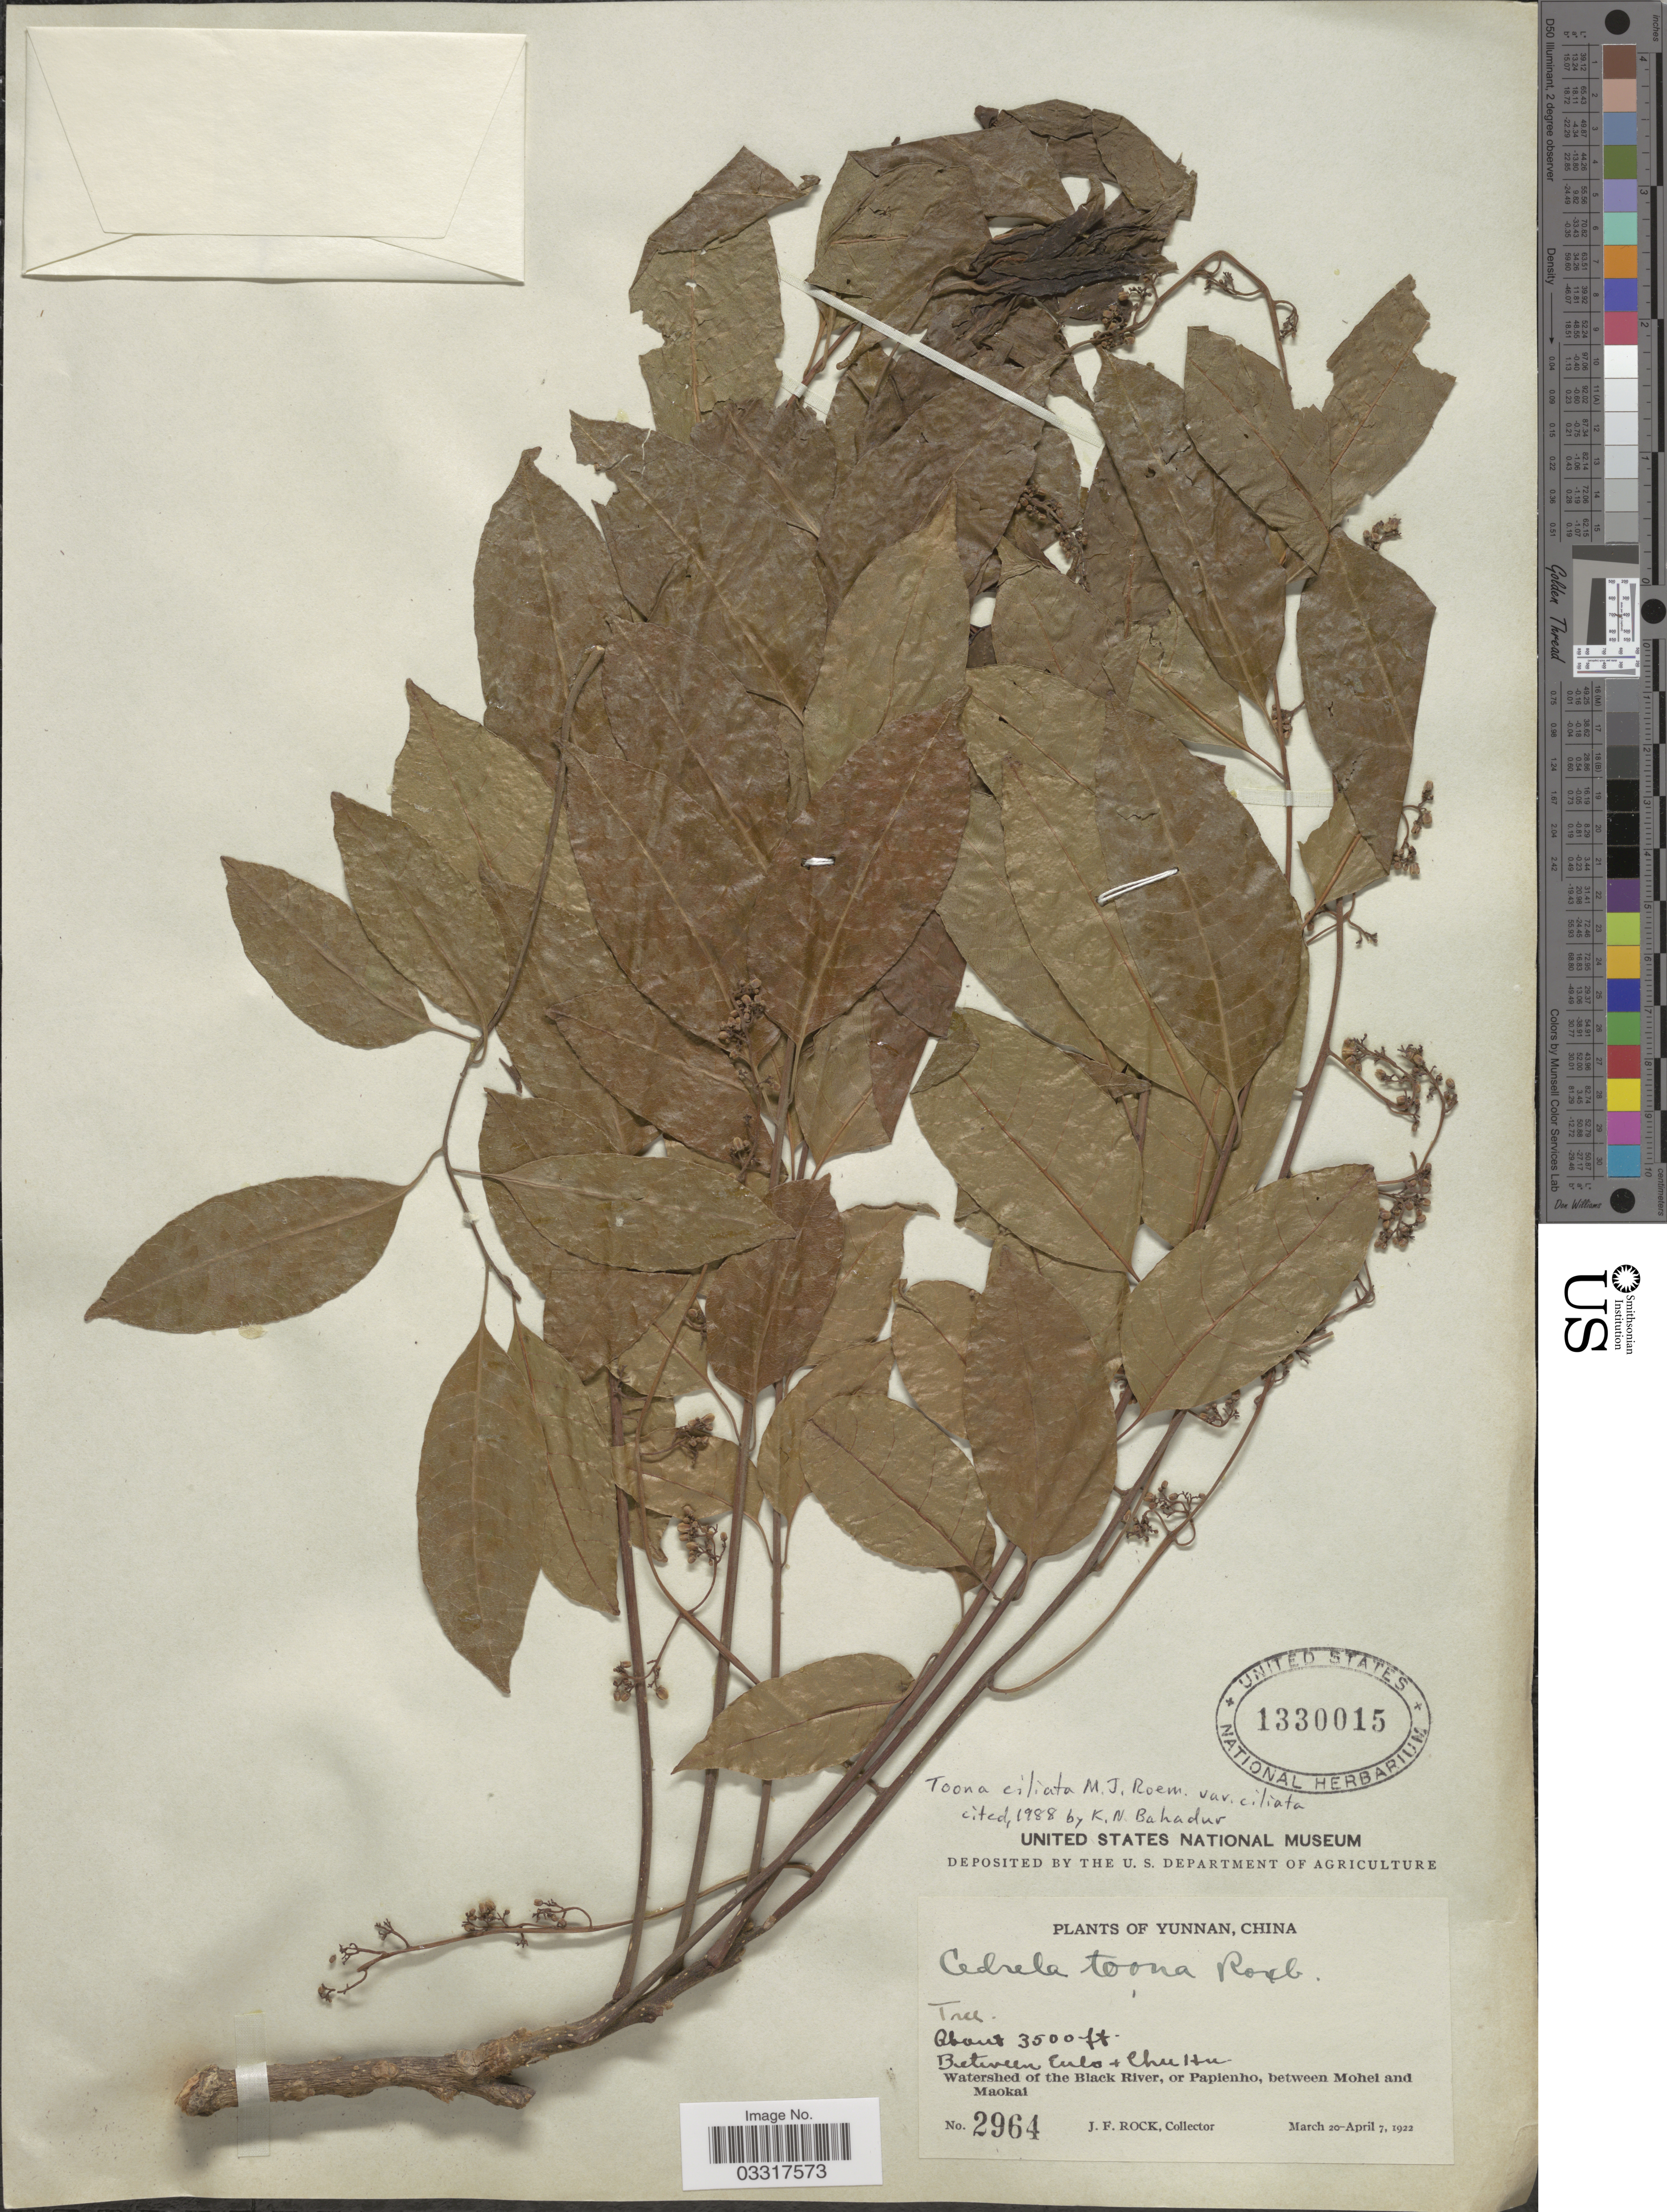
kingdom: Plantae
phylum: Tracheophyta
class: Magnoliopsida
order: Sapindales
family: Meliaceae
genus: Toona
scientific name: Toona ciliata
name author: M. Roem.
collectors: J. Rock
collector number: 2964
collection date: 1922-03-20/1922-04-07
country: China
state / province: Yunnan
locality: Between Eulo & Chu Hu, Watershed of the Black River, or Papienho, between Mohei and Maokai.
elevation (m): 1067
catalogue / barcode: US 1330015